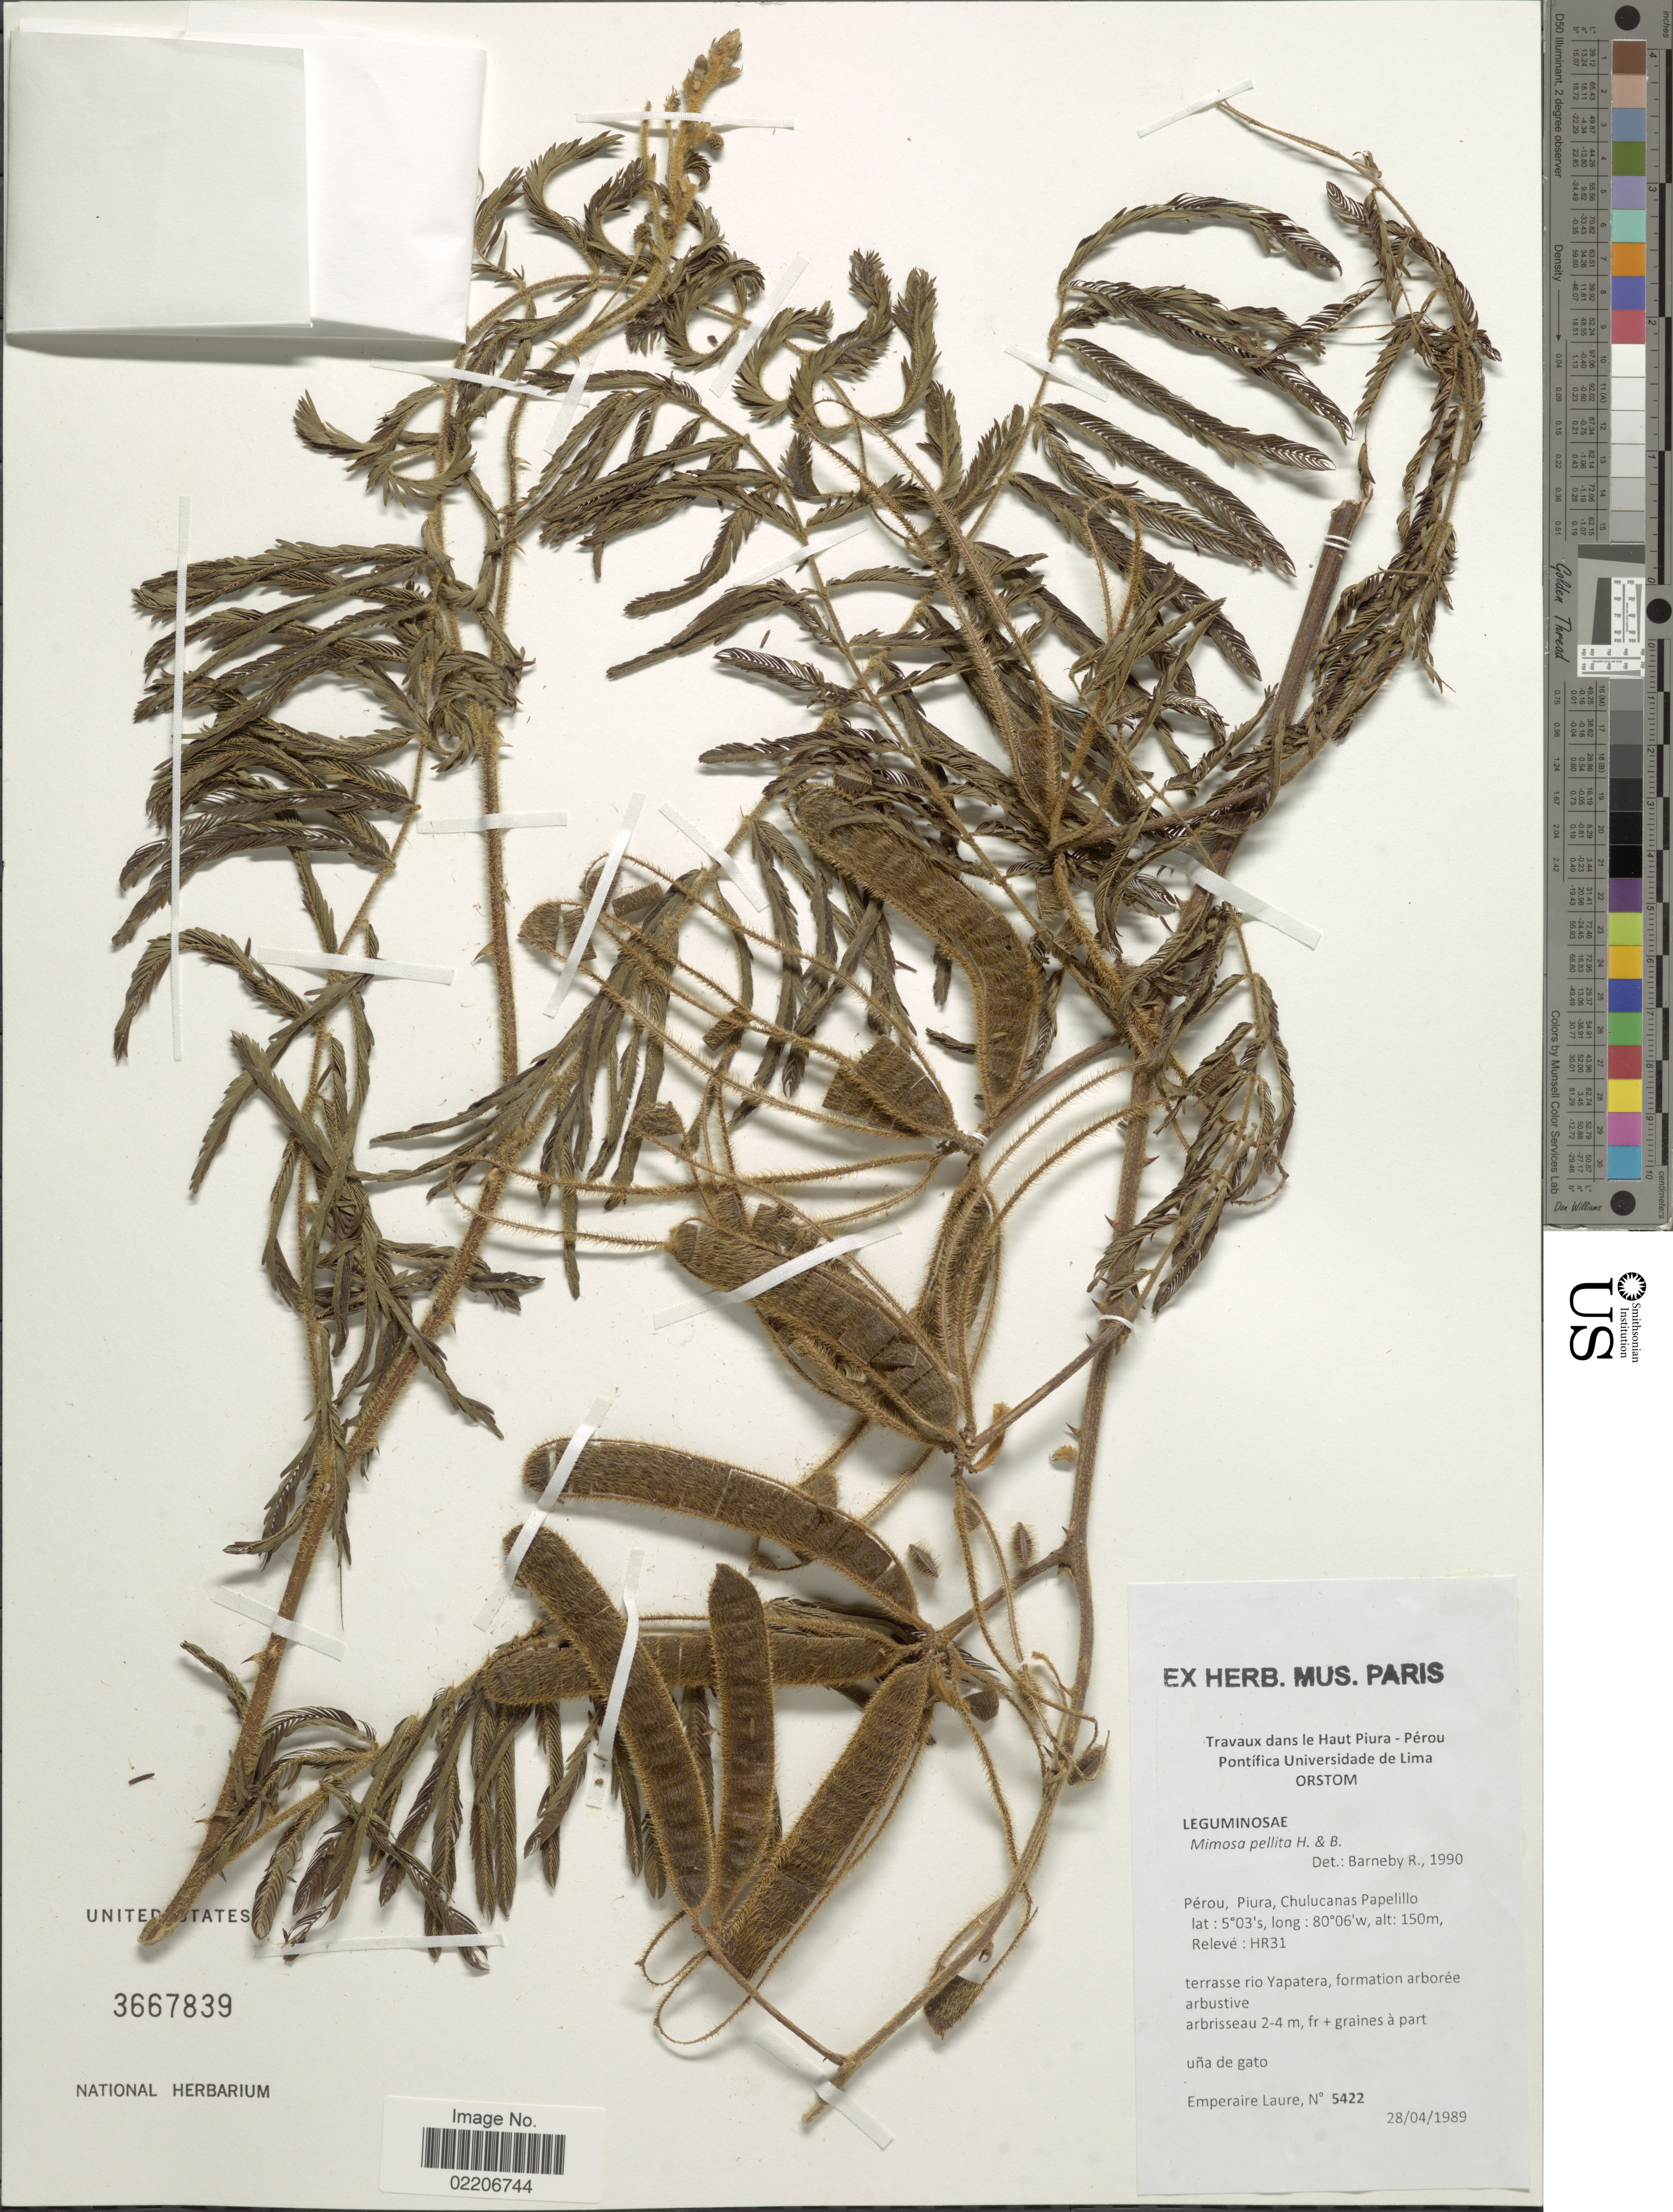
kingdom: Plantae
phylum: Tracheophyta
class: Magnoliopsida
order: Fabales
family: Fabaceae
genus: Mimosa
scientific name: Mimosa pellita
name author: Humb. & Bonpl. ex Willd.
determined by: Barneby, Rupert C., (NY)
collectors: E. Laure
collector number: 5422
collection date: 1989-04-28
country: Peru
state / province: Piura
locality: Chulucanas Papelillo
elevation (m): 150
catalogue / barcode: US 3667839